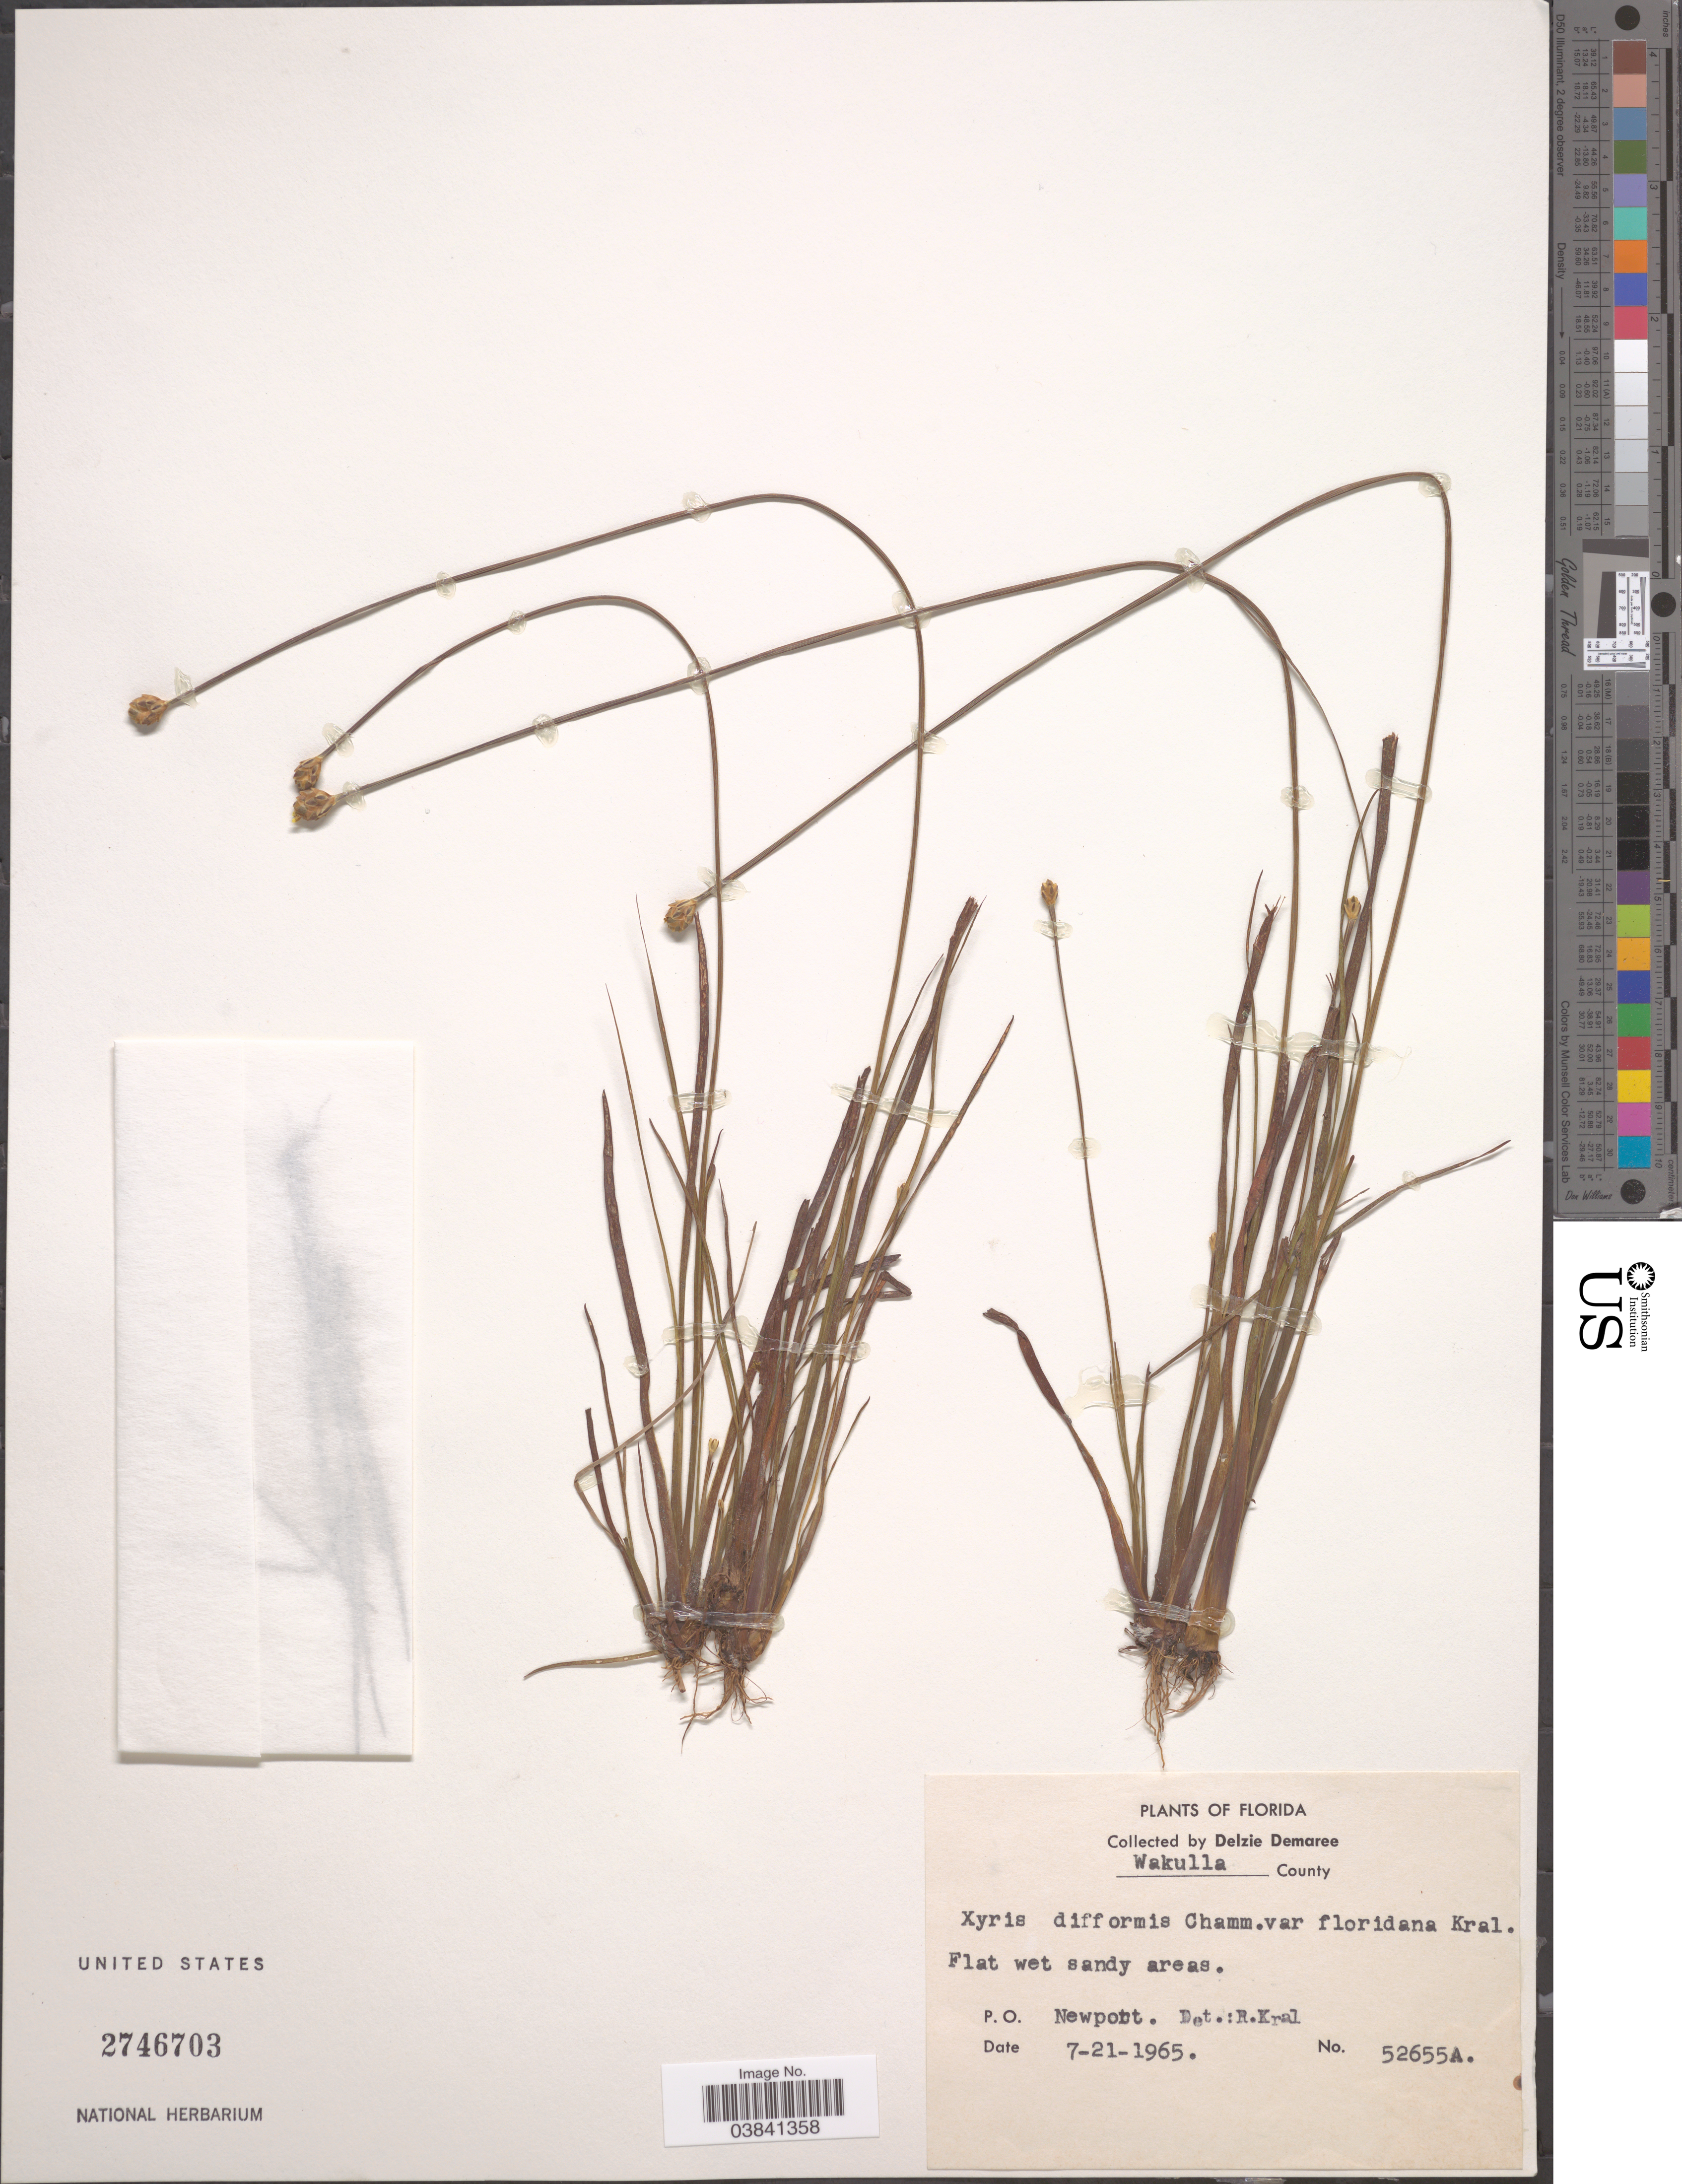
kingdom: Plantae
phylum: Tracheophyta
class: Liliopsida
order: Poales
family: Xyridaceae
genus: Xyris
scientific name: Xyris difformis var. floridana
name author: Kral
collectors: D. Demaree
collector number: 52655A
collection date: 1965-07-21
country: United States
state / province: Florida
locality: Wakulla County. P. O. Newpott.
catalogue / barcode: US 2746703